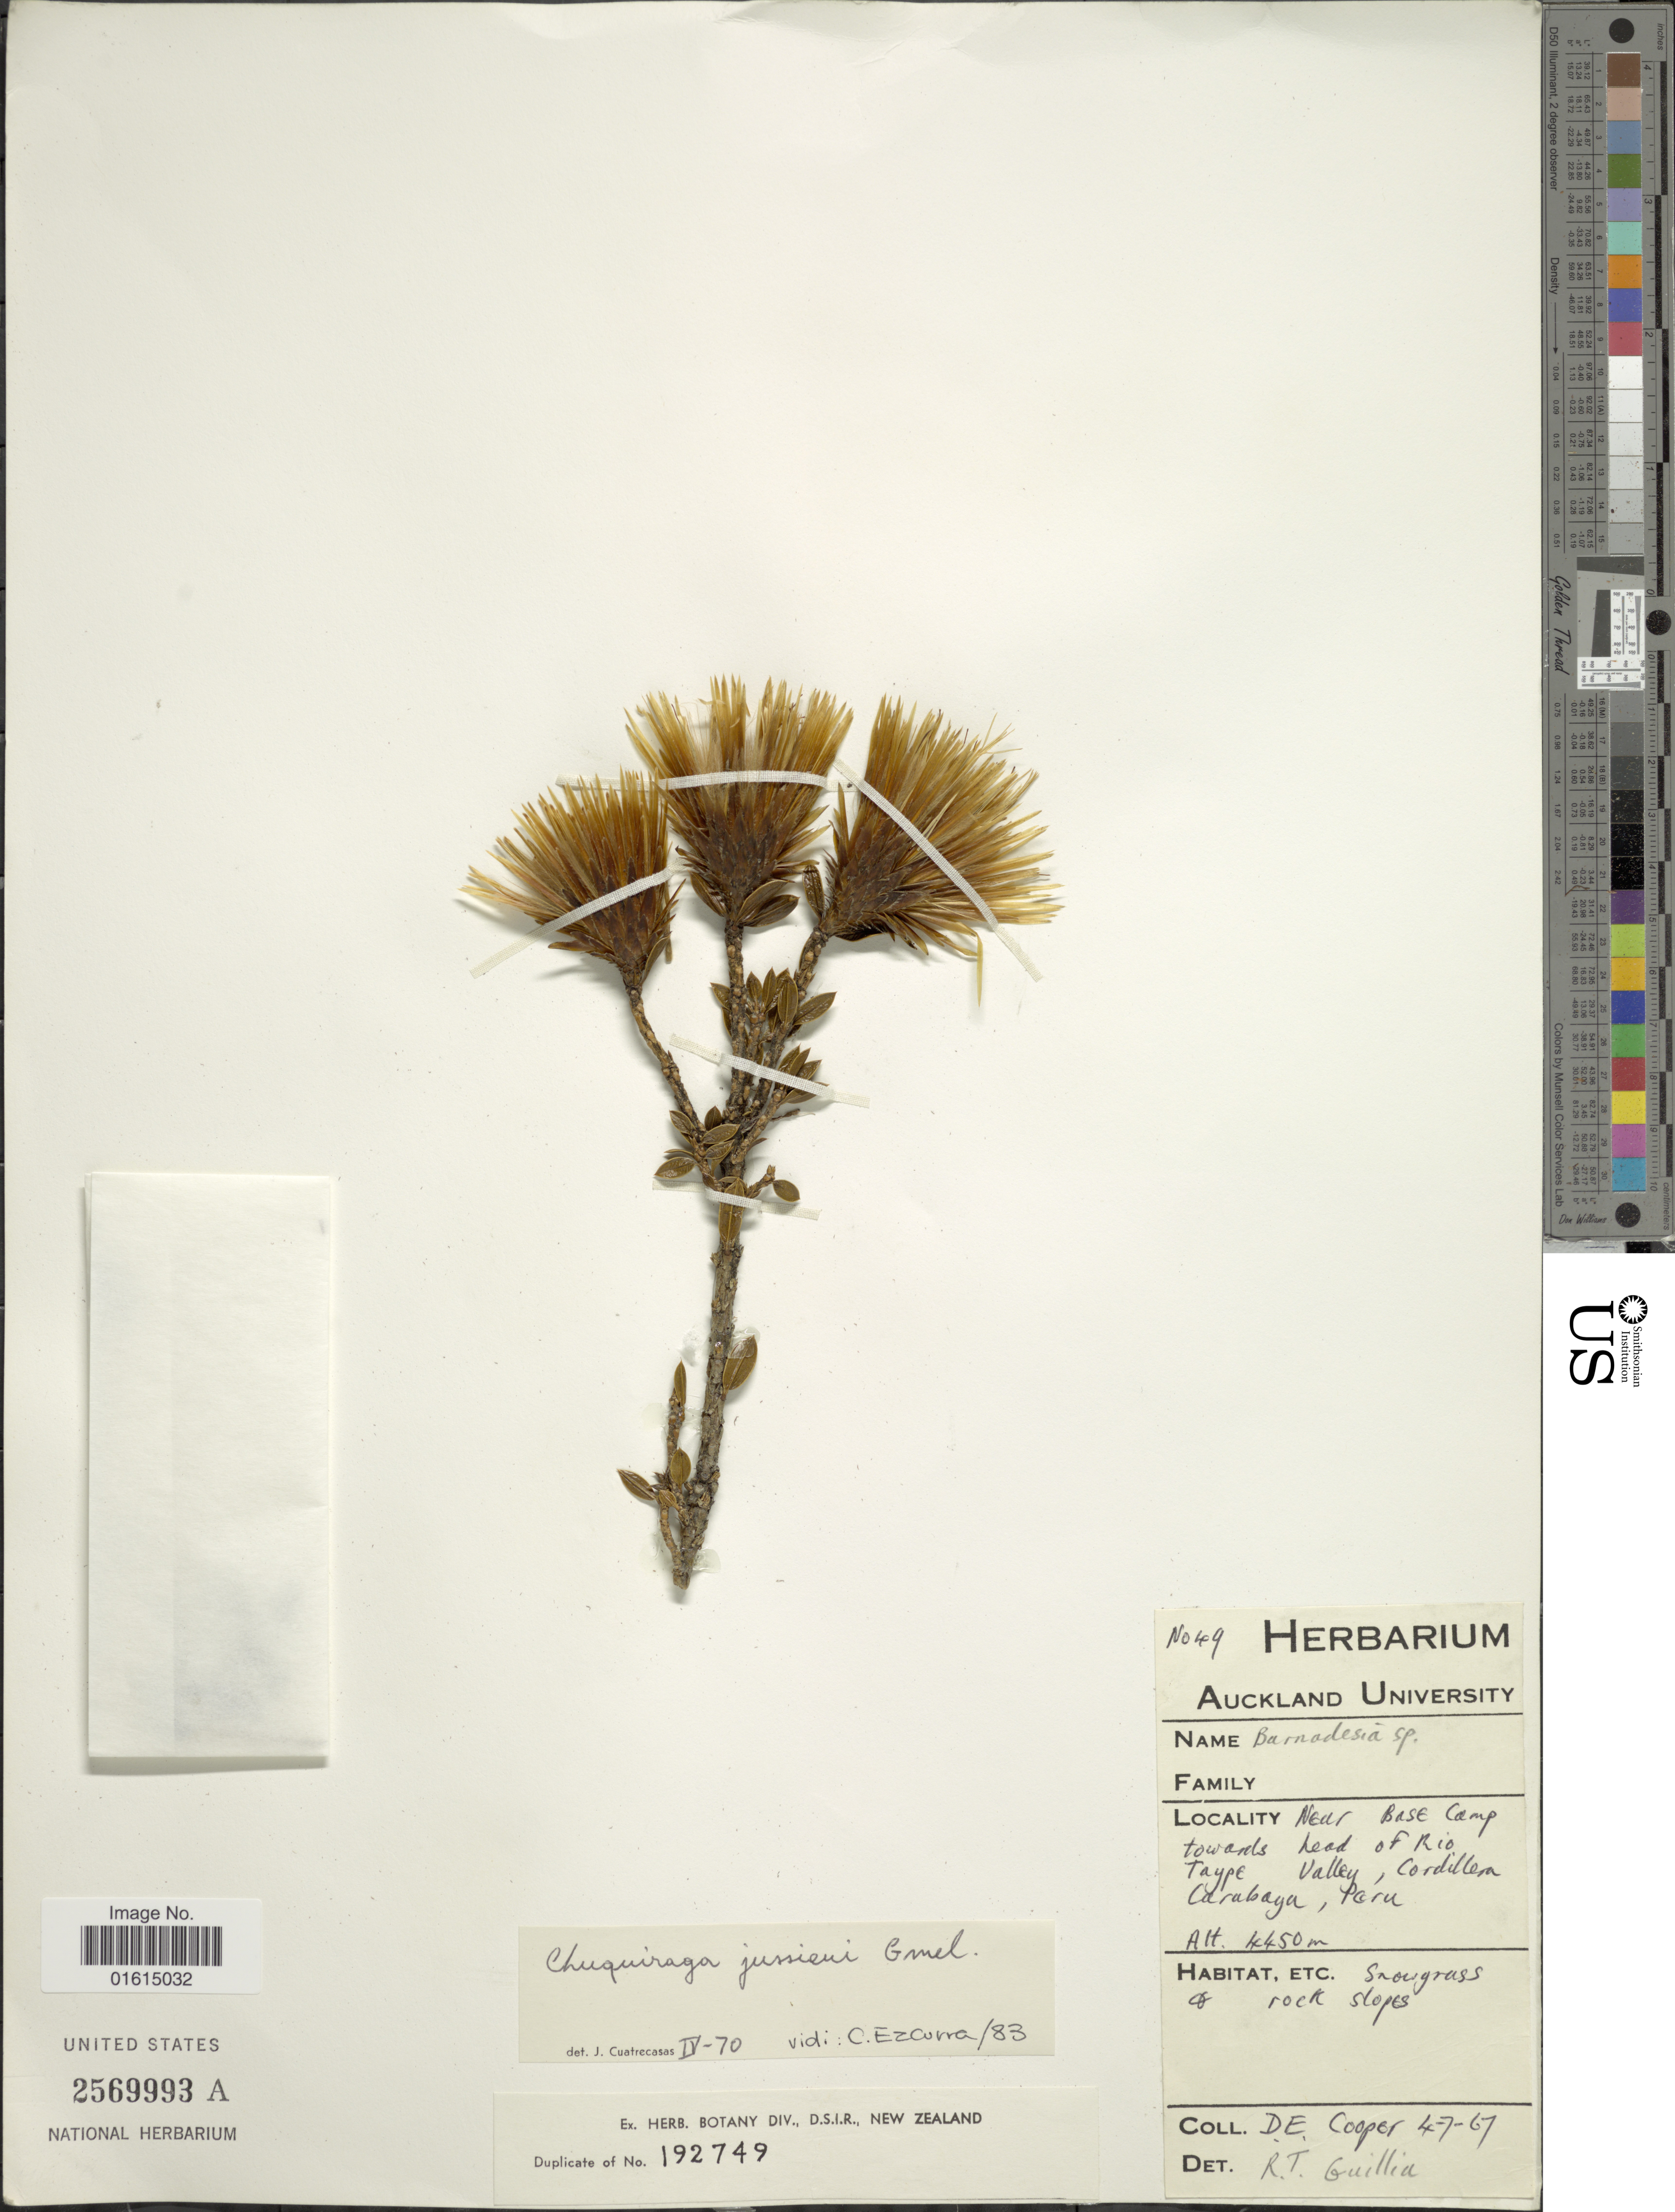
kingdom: Plantae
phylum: Tracheophyta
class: Magnoliopsida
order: Asterales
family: Asteraceae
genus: Chuquiraga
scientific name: Chuquiraga jussieui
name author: J.F. Gmel.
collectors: D. E. Cooper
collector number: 409*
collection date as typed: Transcribed d/m/y: 4/7/67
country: Peru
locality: Near Base Camp towards head of Río Taype Valley, Cordillera Carabaya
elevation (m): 4450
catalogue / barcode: US 2569993A